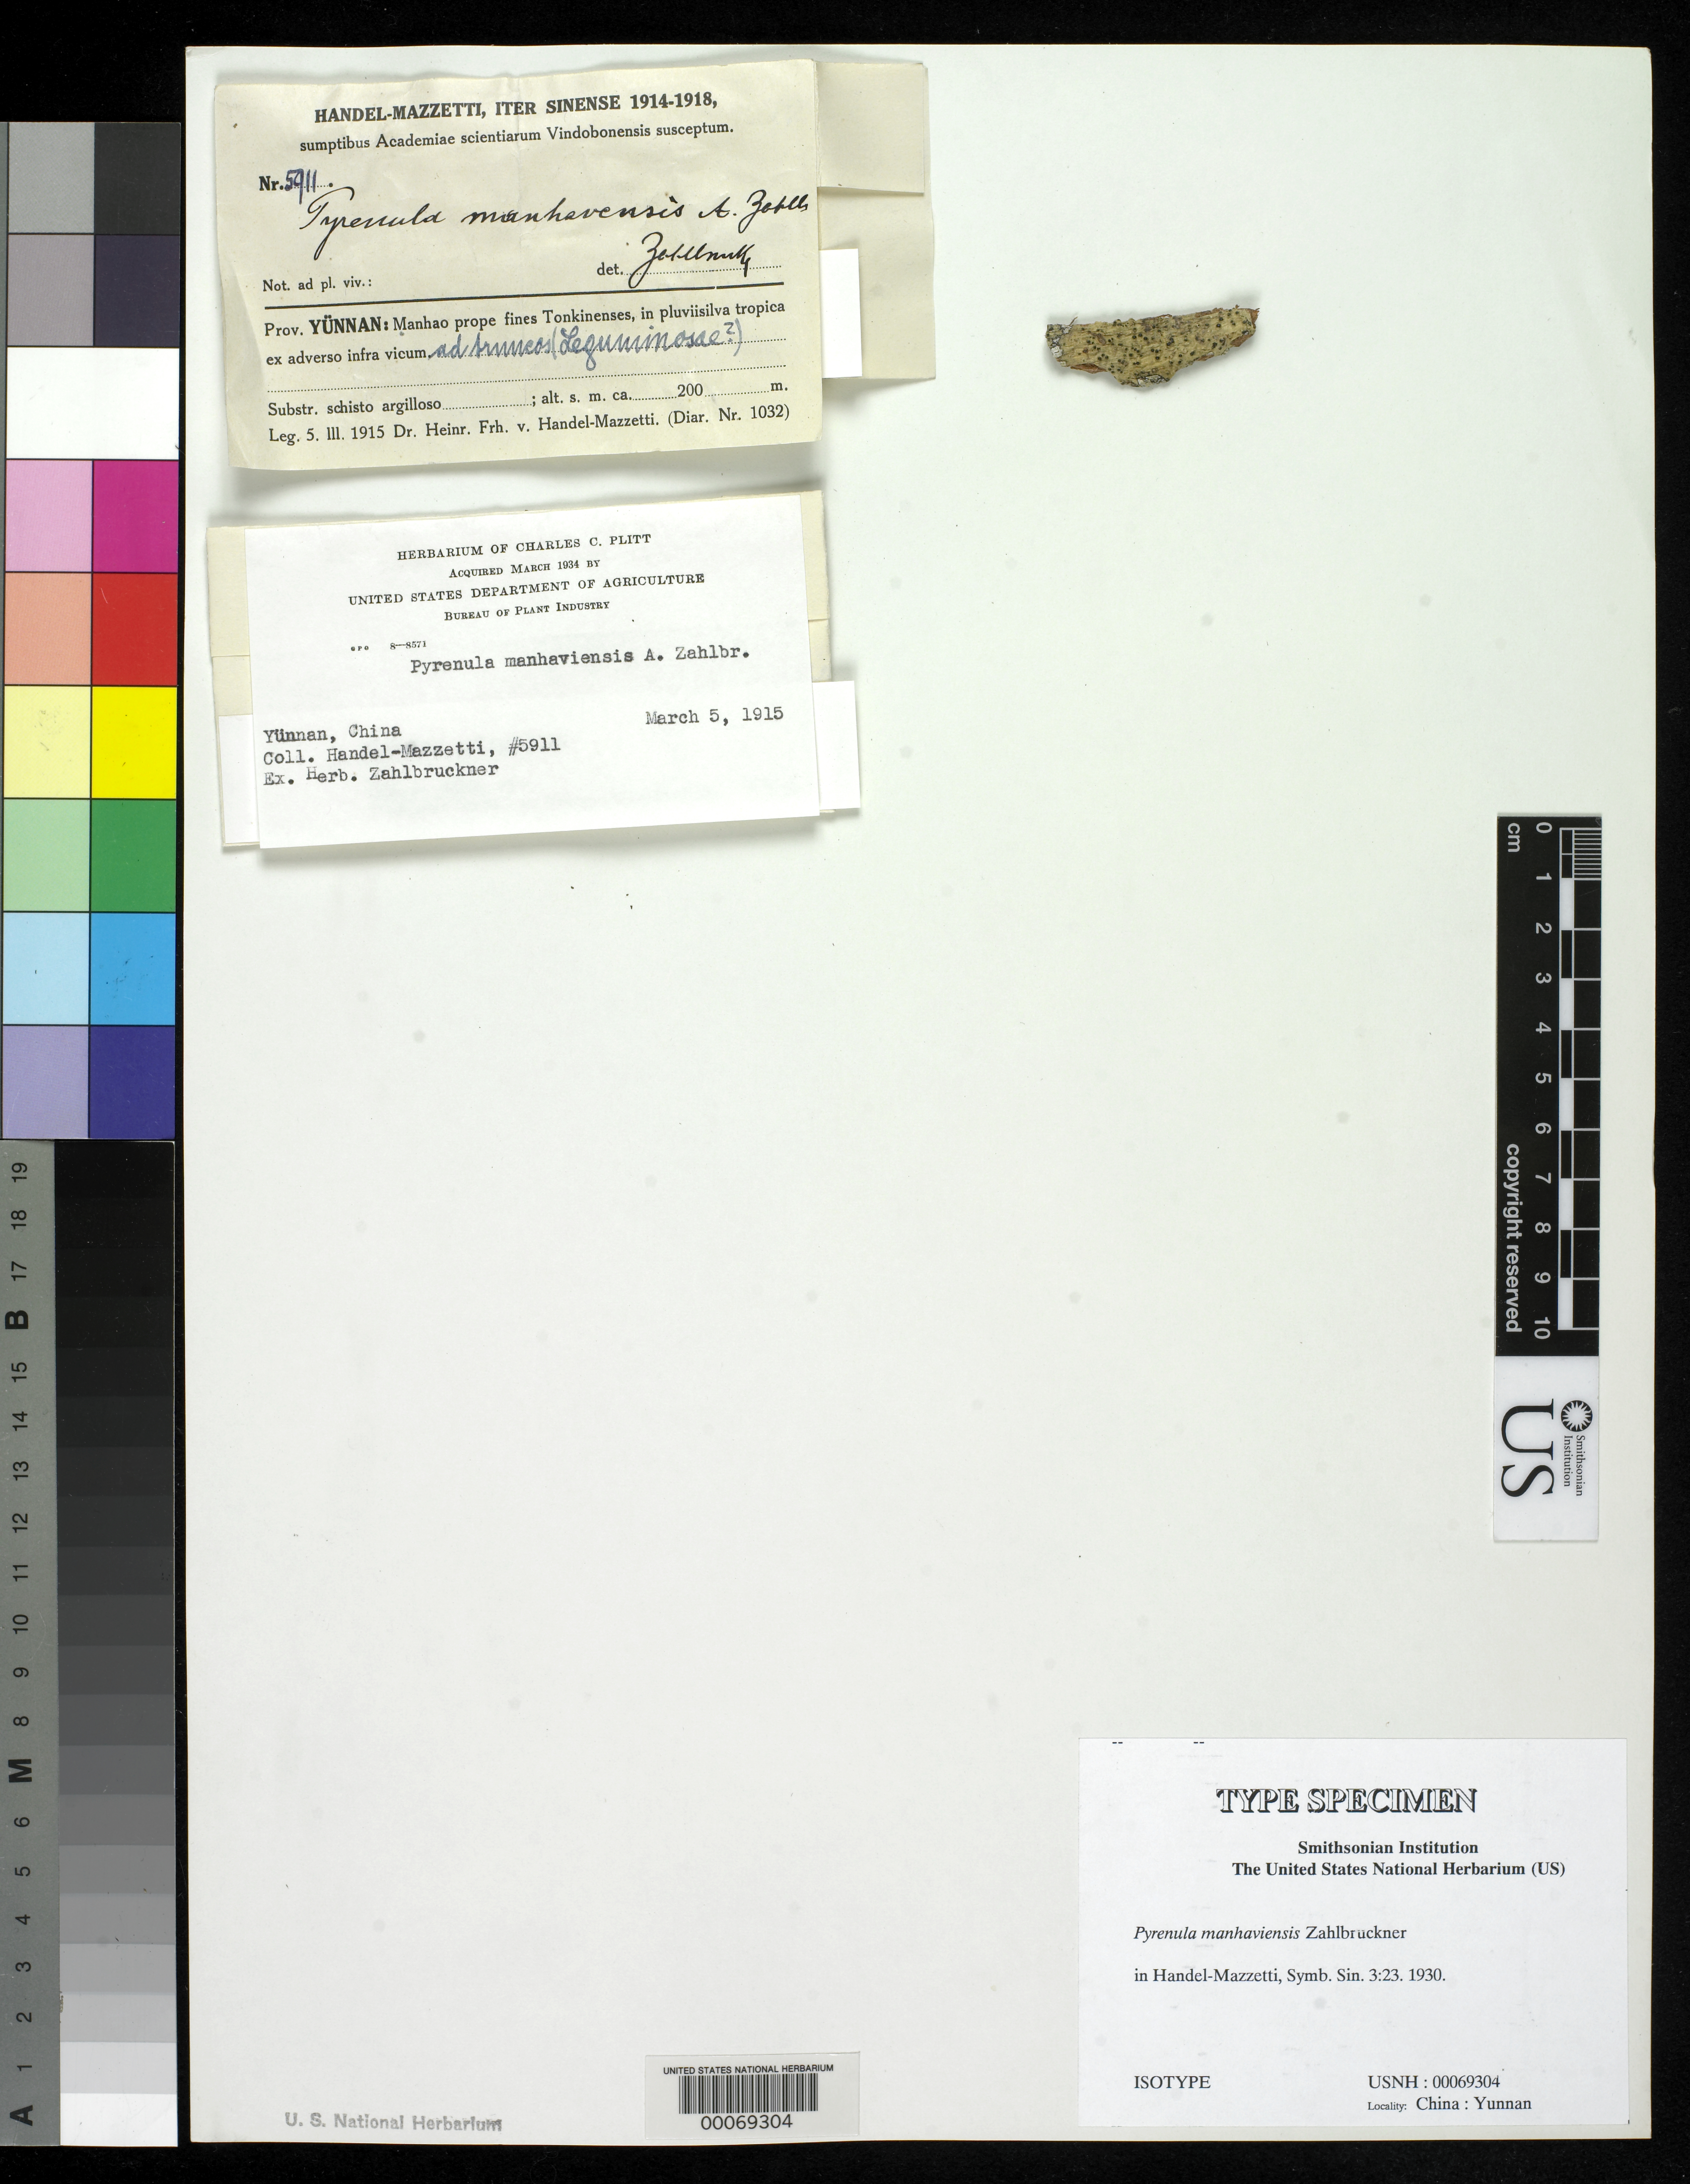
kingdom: Fungi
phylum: Ascomycota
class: Eurotiomycetes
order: Pyrenulales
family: Pyrenulaceae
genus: Pyrenula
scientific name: Pyrenula manhaviensis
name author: Zahlbr. in Hand.-Mazz.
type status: Isotype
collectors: H. Handel-Mazzetti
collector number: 5911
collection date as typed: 05 Mar 1915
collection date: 1915-03-05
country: China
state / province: Yunnan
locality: Manhao prope fines Tonkinensis. [Manhao near Tonkinese (Vietnamese) border].